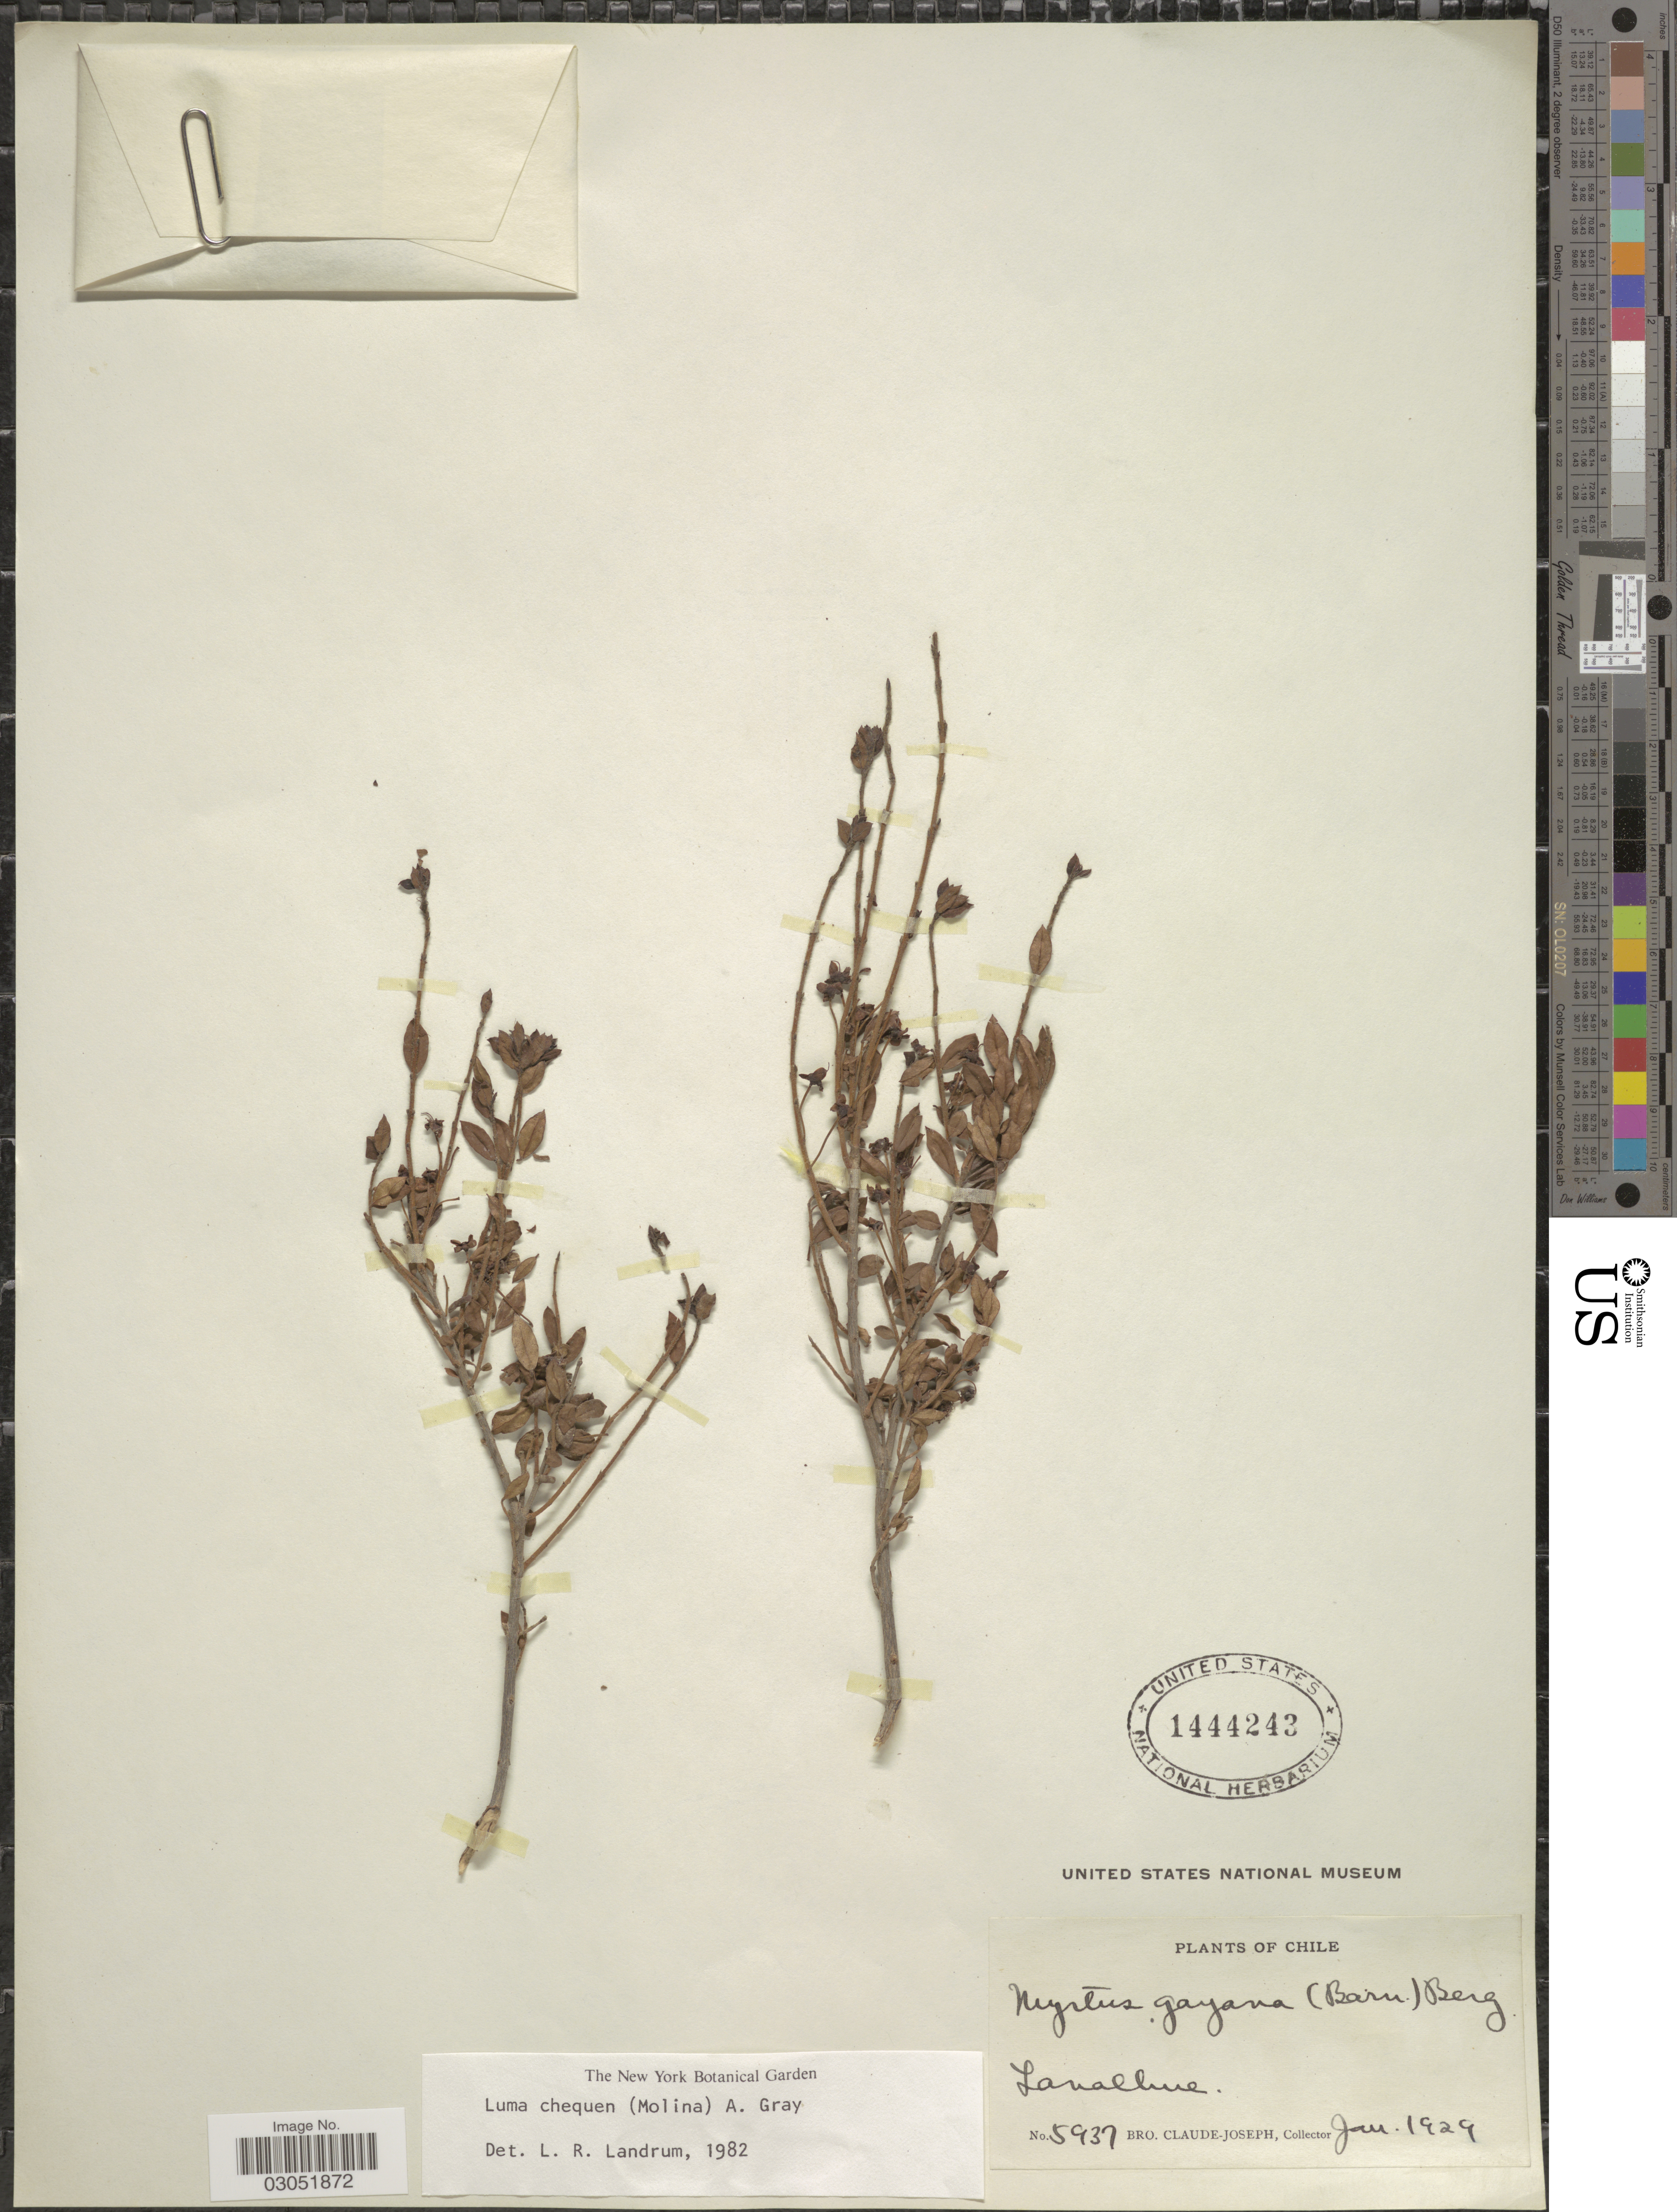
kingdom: Plantae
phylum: Tracheophyta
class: Magnoliopsida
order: Myrtales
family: Myrtaceae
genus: Luma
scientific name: Luma chequen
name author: (Molina) A. Gray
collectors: Bro. Claude-Joseph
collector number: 5937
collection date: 1929-01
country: Chile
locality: Lanalhue.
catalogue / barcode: US 1444243